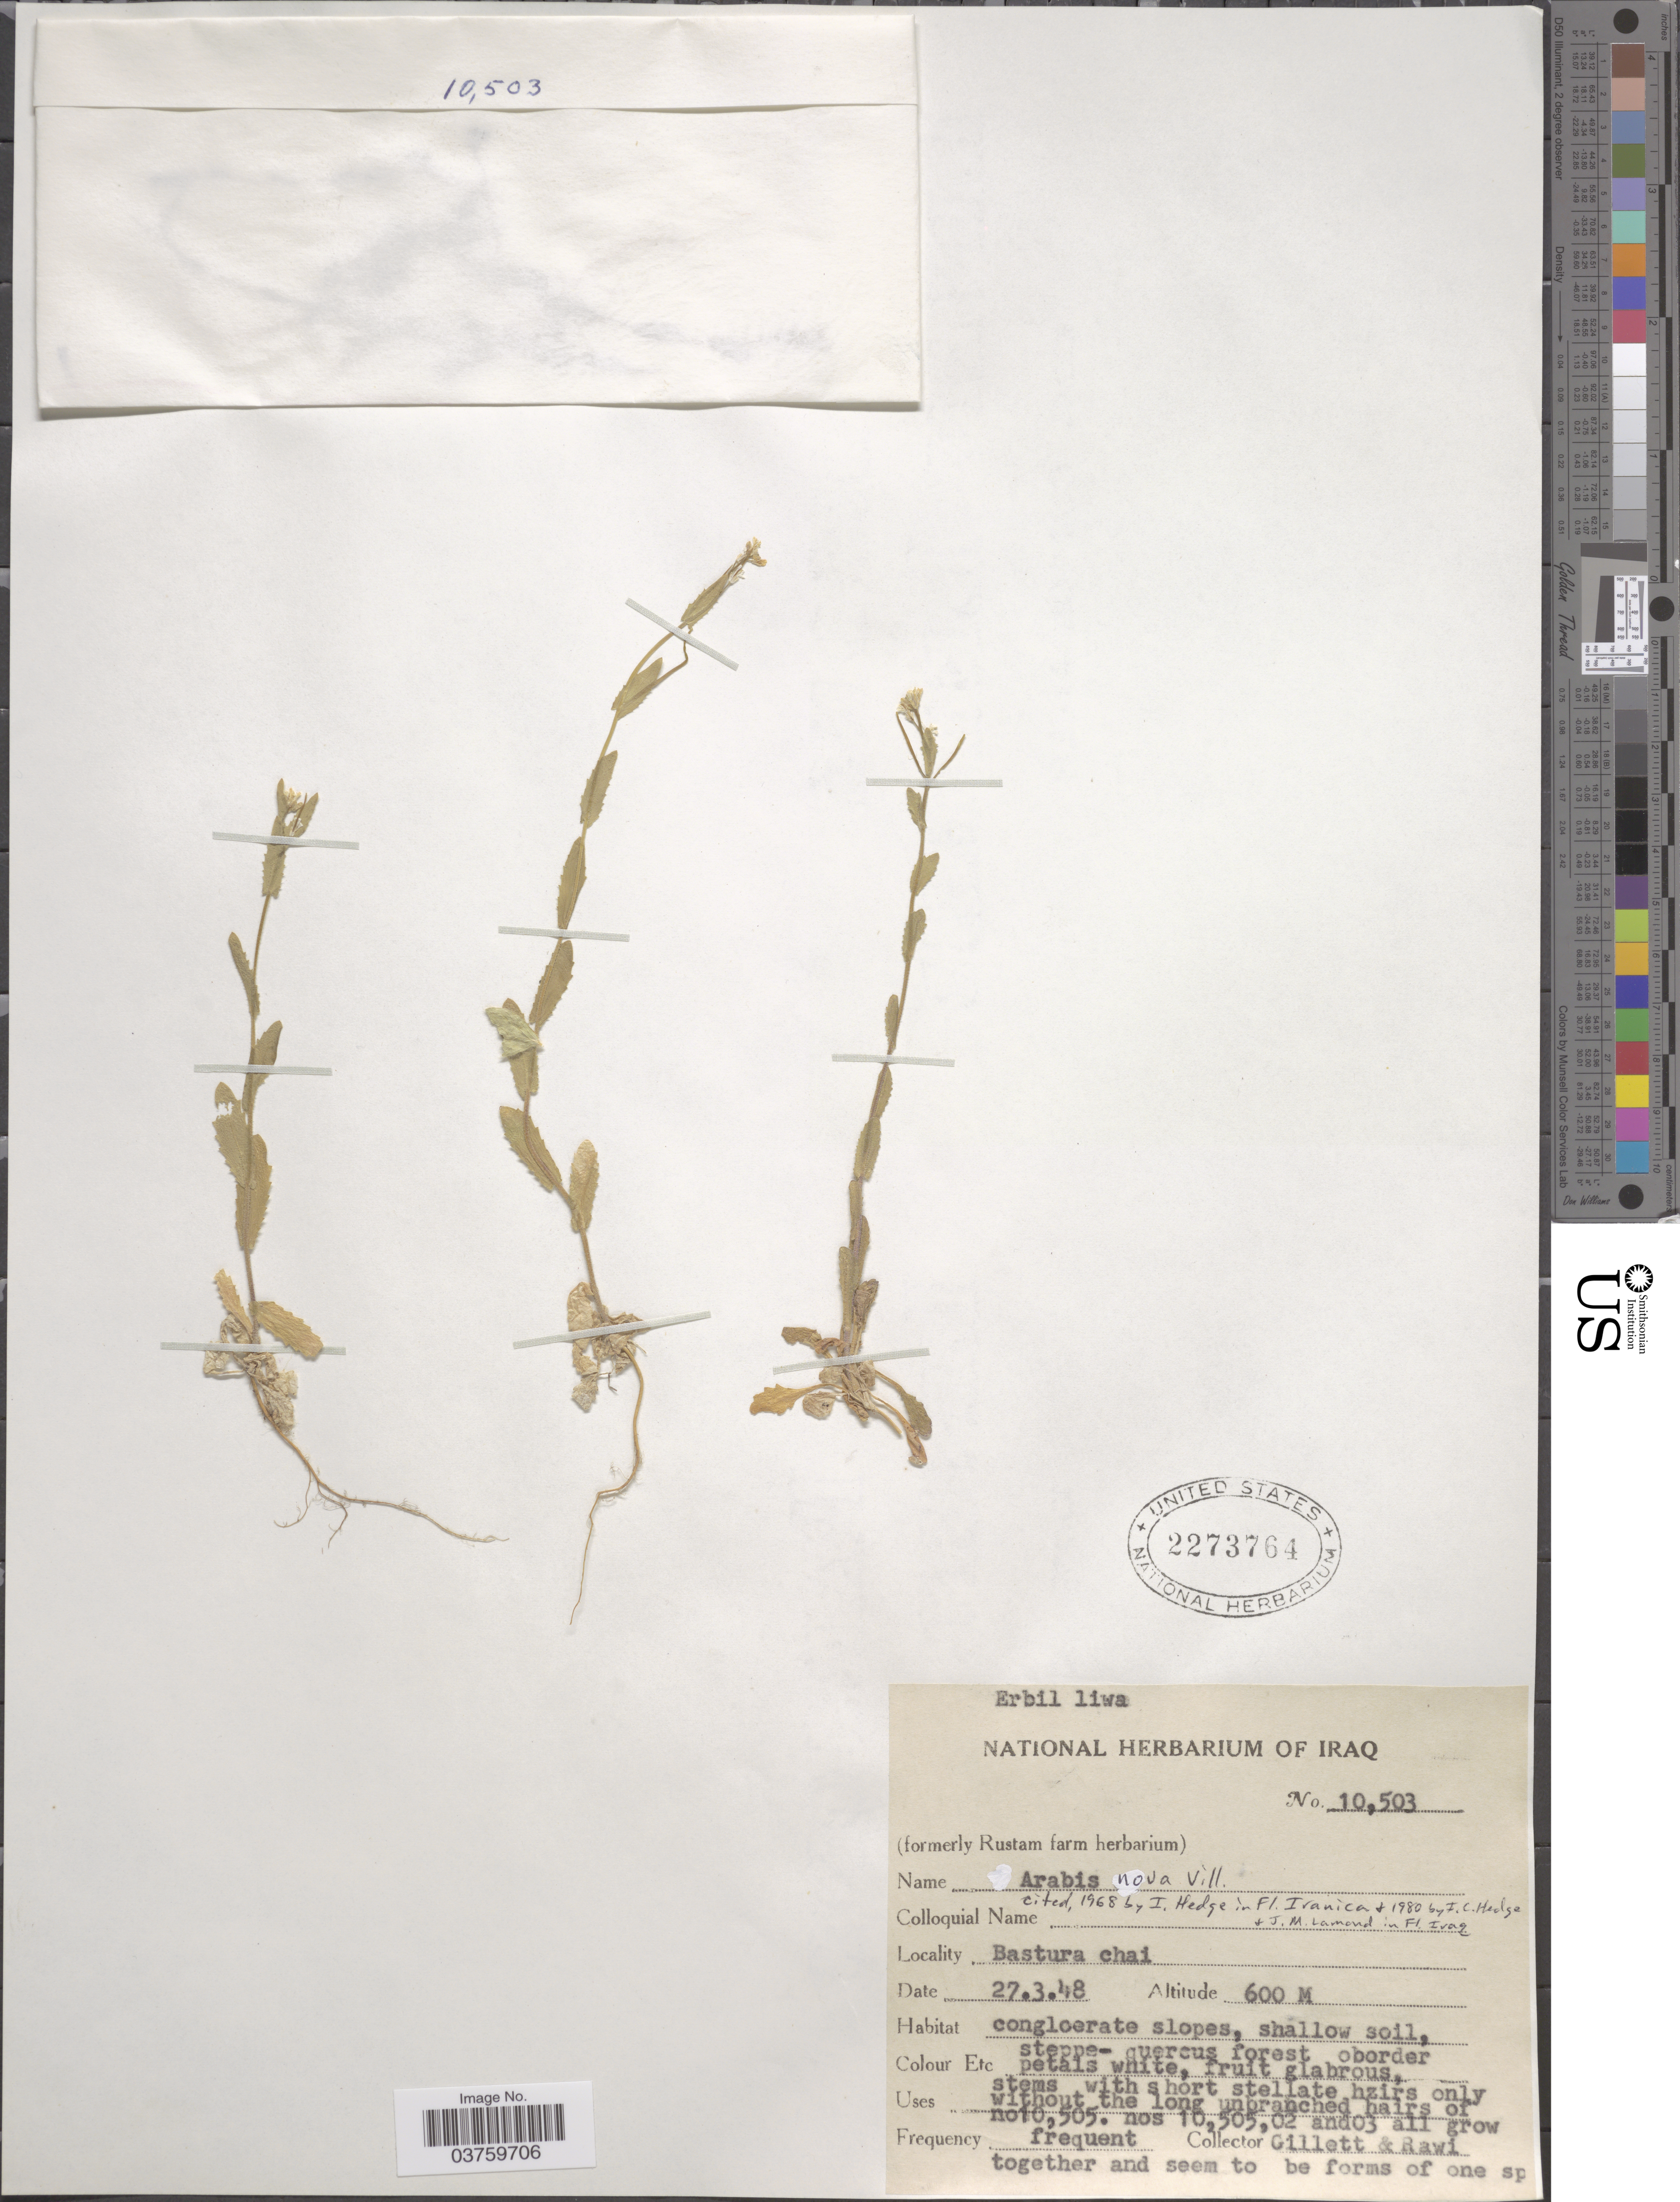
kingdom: Plantae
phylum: Tracheophyta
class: Magnoliopsida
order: Brassicales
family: Brassicaceae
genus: Arabis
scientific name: Arabis nova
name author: Vill.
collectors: Gillett, -- & -. Rawi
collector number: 10503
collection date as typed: Transcribed d/m/y: 27/3/48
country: Iraq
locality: Erbil liwa. Bastura chai.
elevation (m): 600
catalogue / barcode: US 2273764